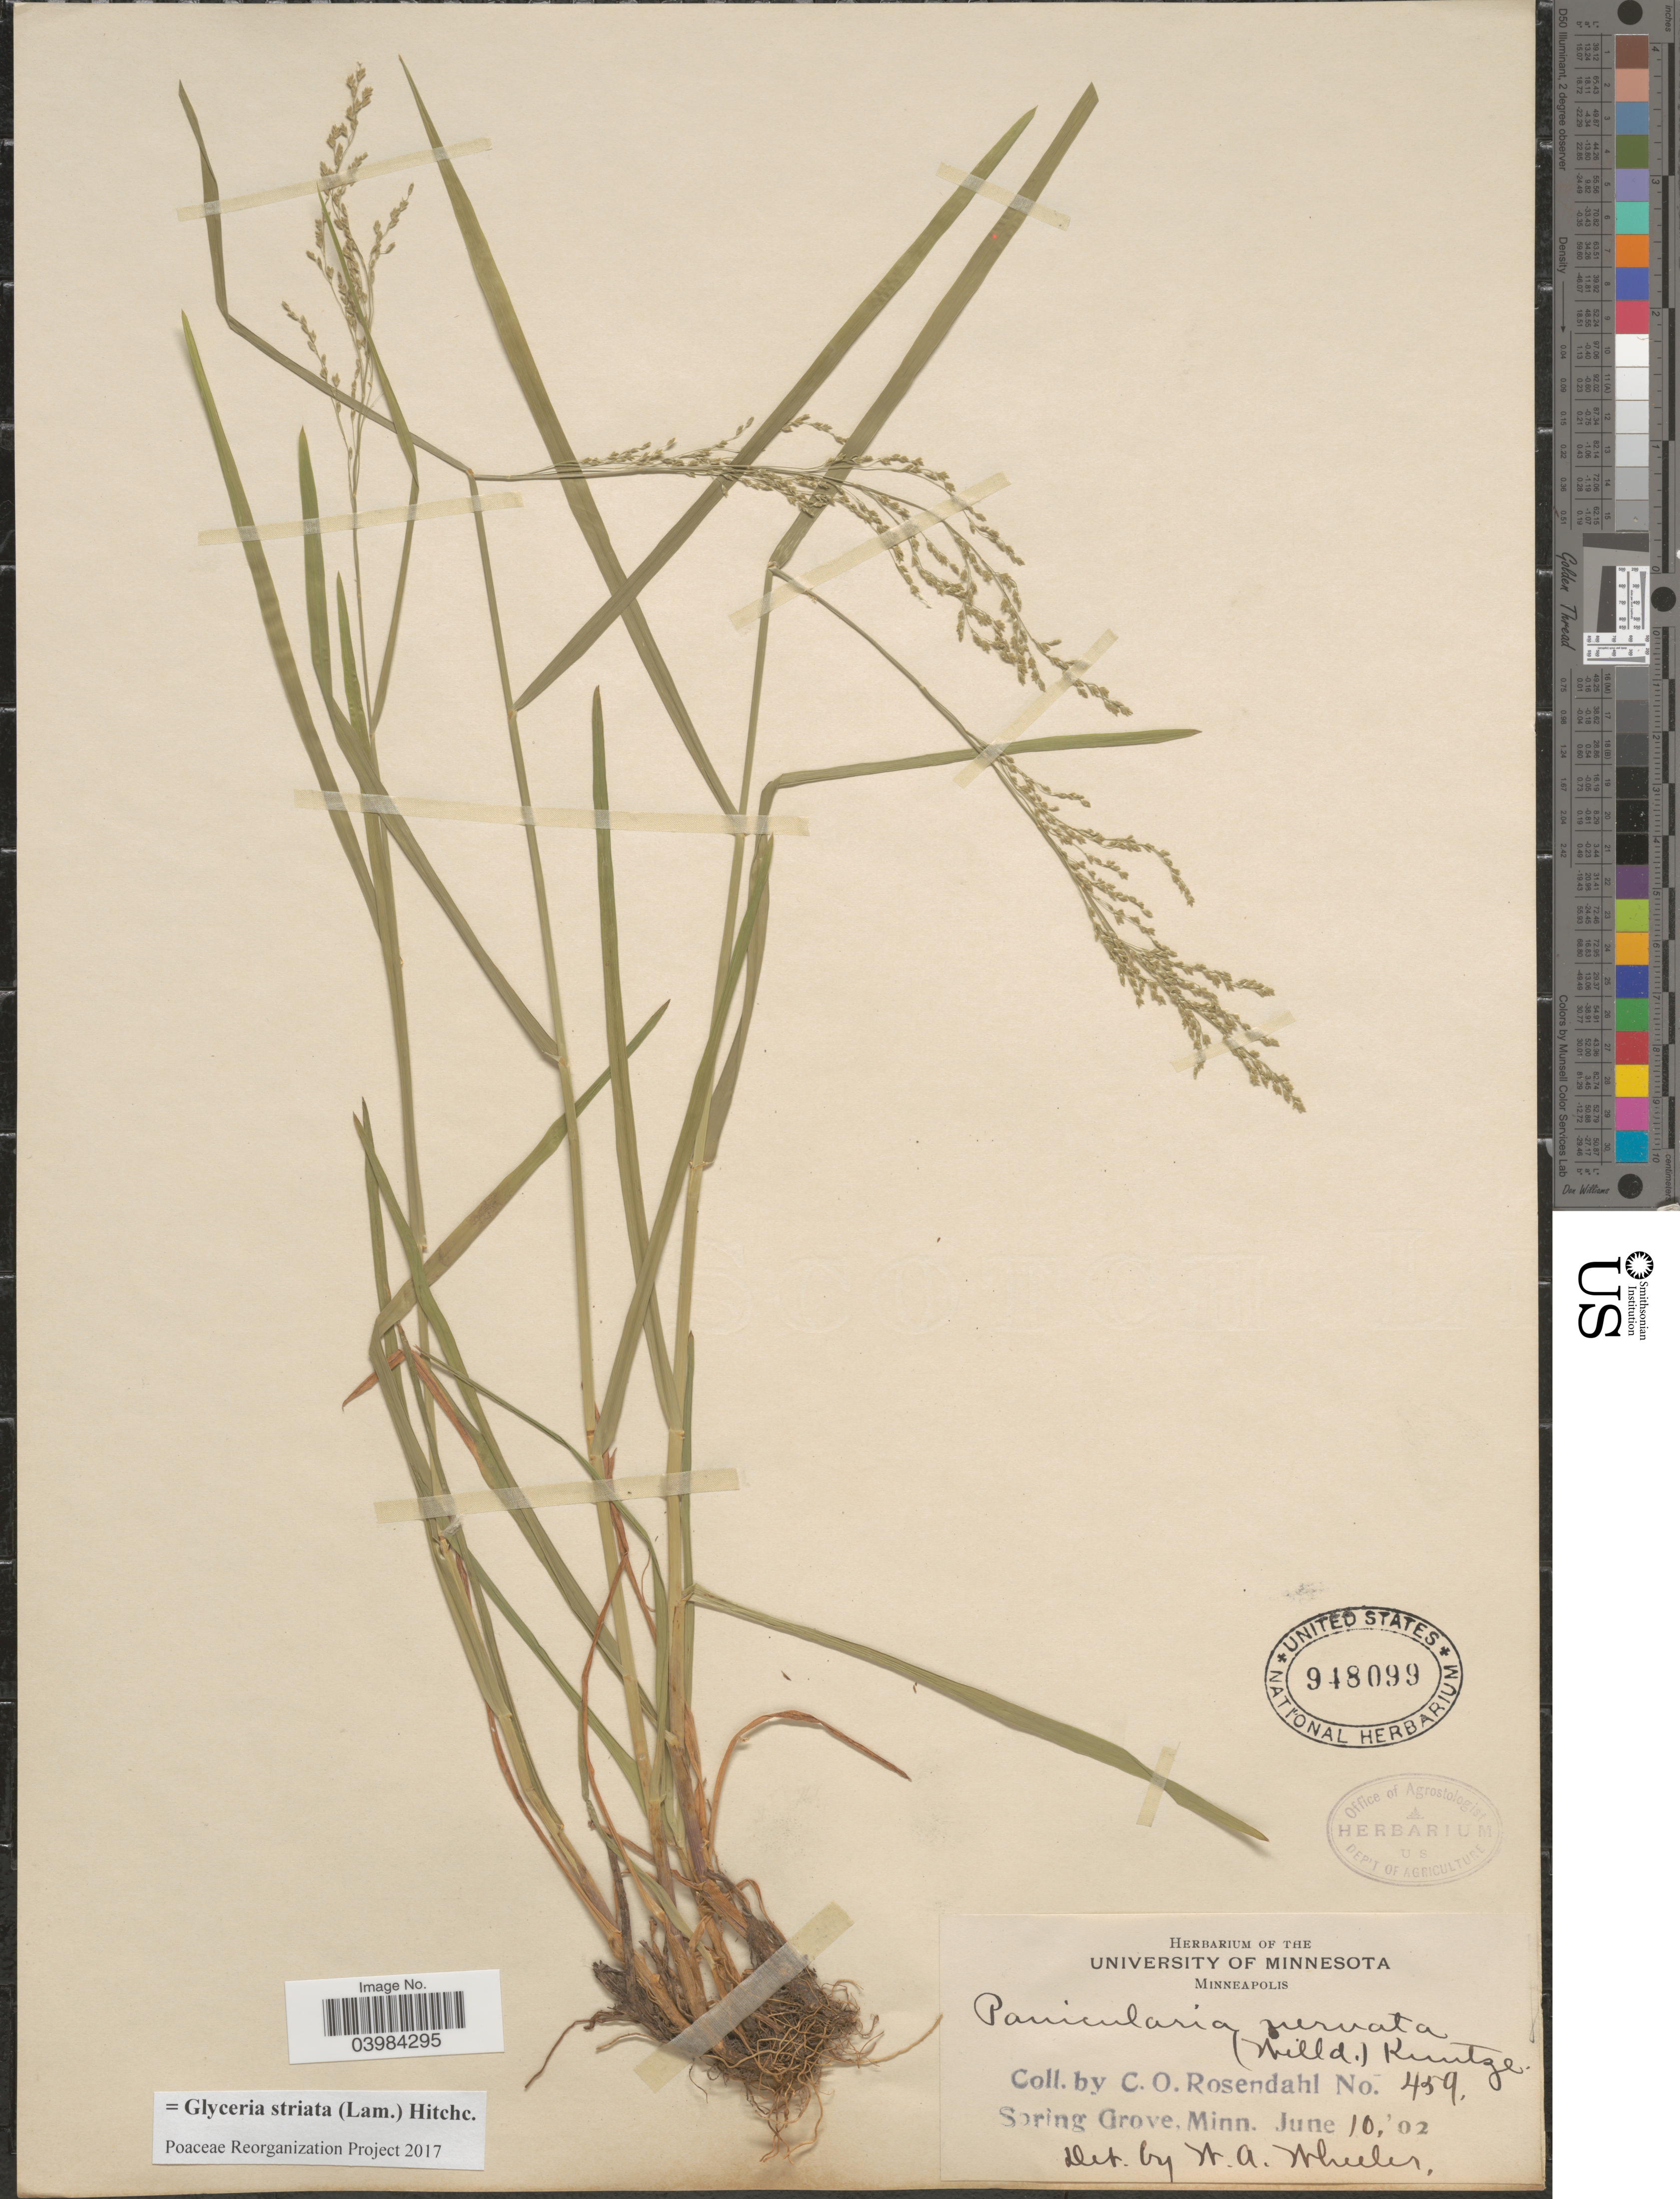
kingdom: Plantae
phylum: Tracheophyta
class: Liliopsida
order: Poales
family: Poaceae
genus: Glyceria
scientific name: Glyceria striata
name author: (Lam.) Hitchc.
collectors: C. O. Rosendahl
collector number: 459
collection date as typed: Transcribed d/m/y: 10/6/2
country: United States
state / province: Minnesota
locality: Spring Grove.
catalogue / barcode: US 948099